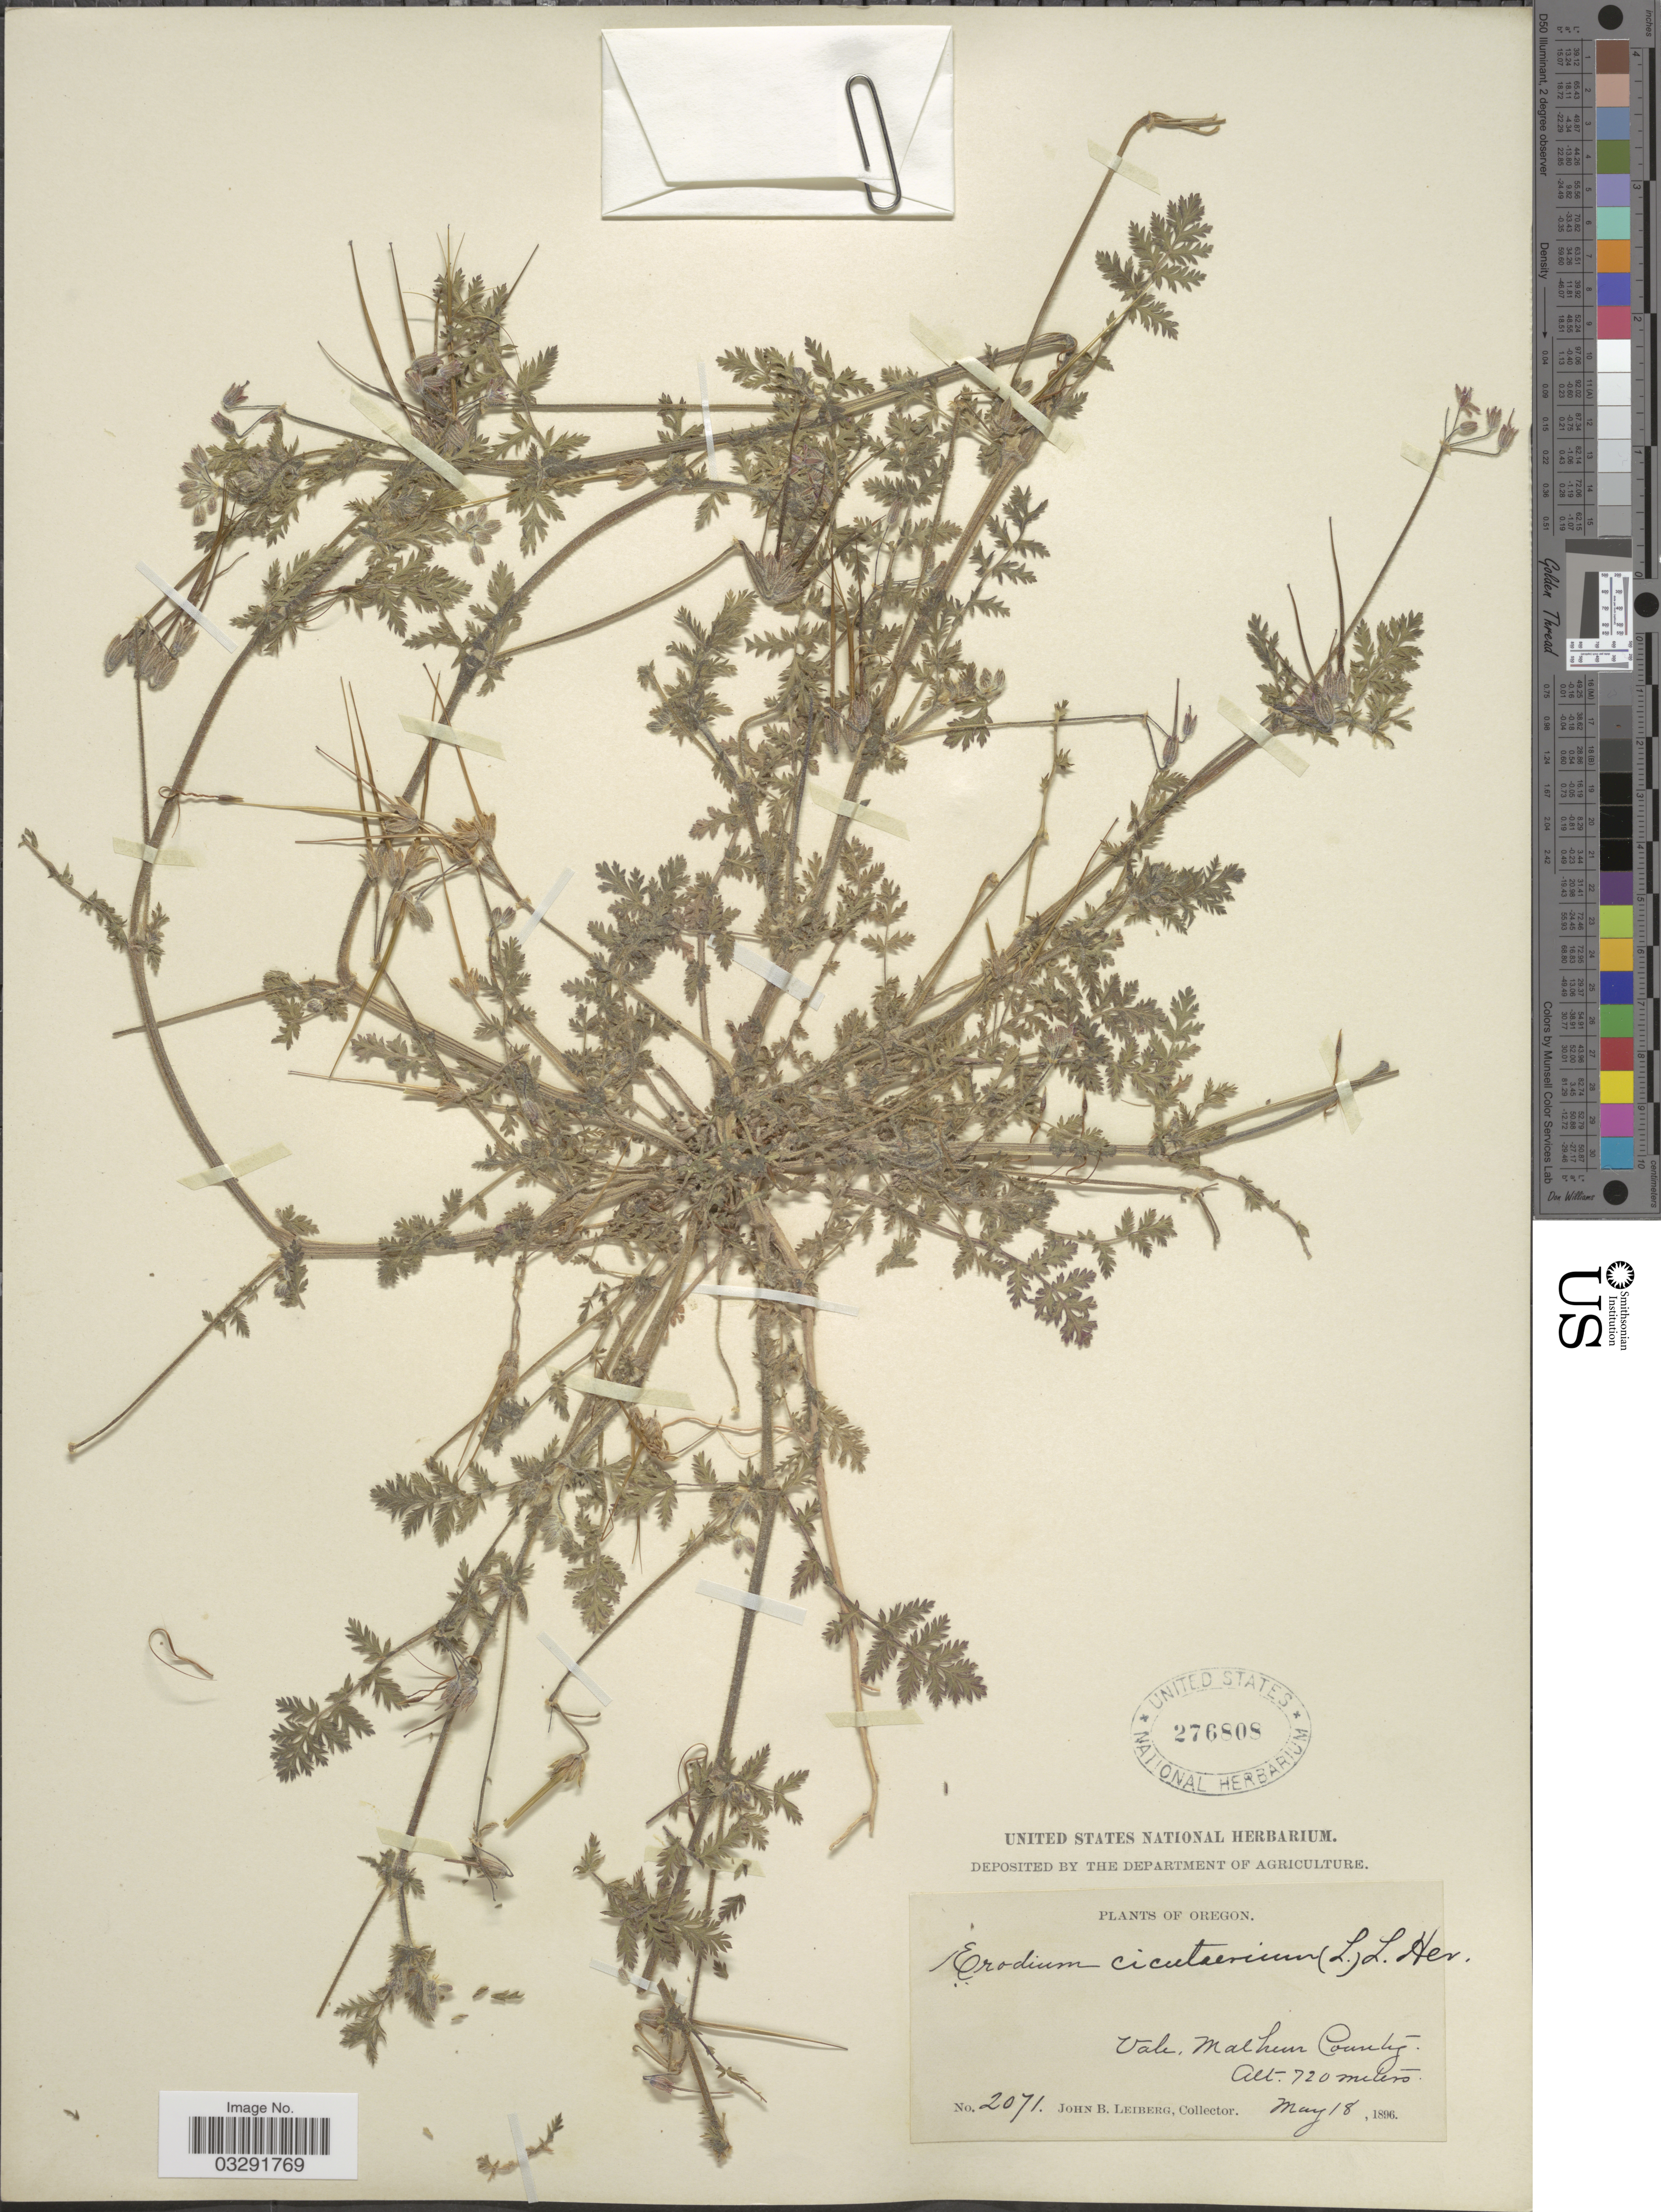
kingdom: Plantae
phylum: Tracheophyta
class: Magnoliopsida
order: Geraniales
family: Geraniaceae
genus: Erodium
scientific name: Erodium cicutarium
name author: (L.) L'Hér.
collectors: J. B. Leiberg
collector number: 2071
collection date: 1896-05-18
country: United States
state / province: Oregon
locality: Vale. Malheur County.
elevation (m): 720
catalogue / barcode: US 276808